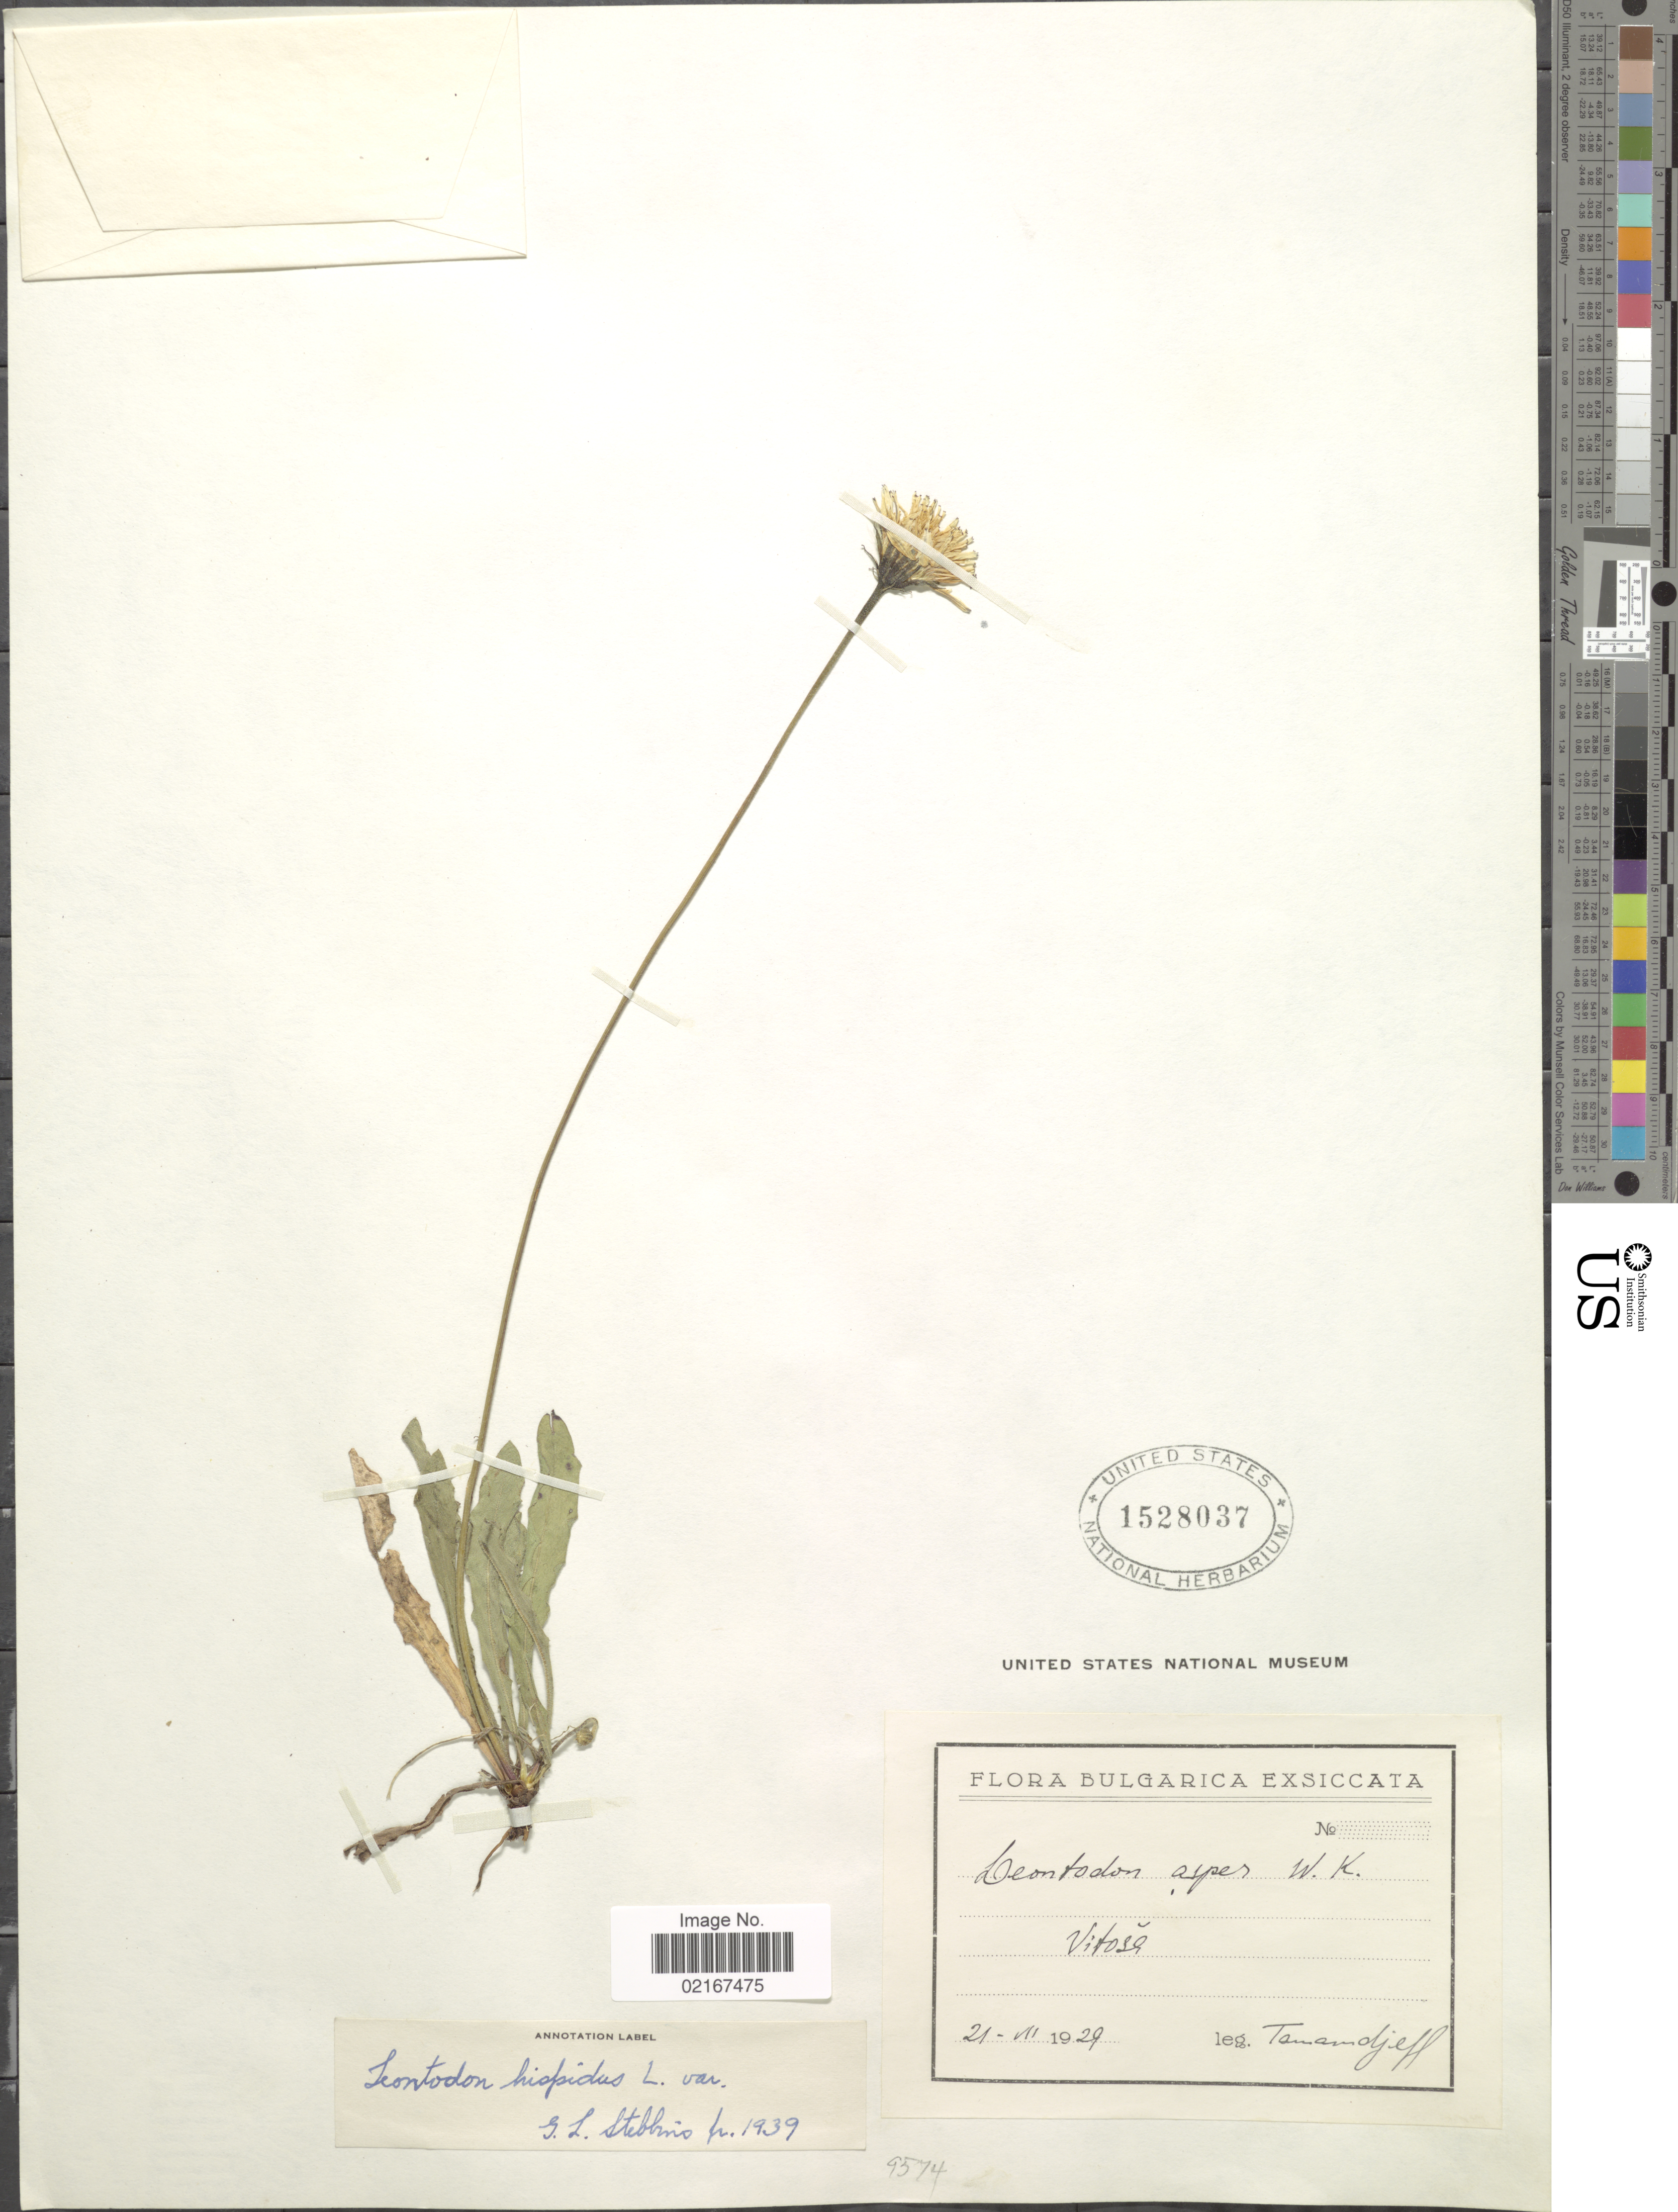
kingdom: Plantae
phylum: Tracheophyta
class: Magnoliopsida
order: Asterales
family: Asteraceae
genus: Leontodon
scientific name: Leontodon hispidus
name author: L.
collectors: -. Tamandjeff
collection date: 1929-07-21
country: Bulgaria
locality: Vitosa [interpreted]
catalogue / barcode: US 1528037